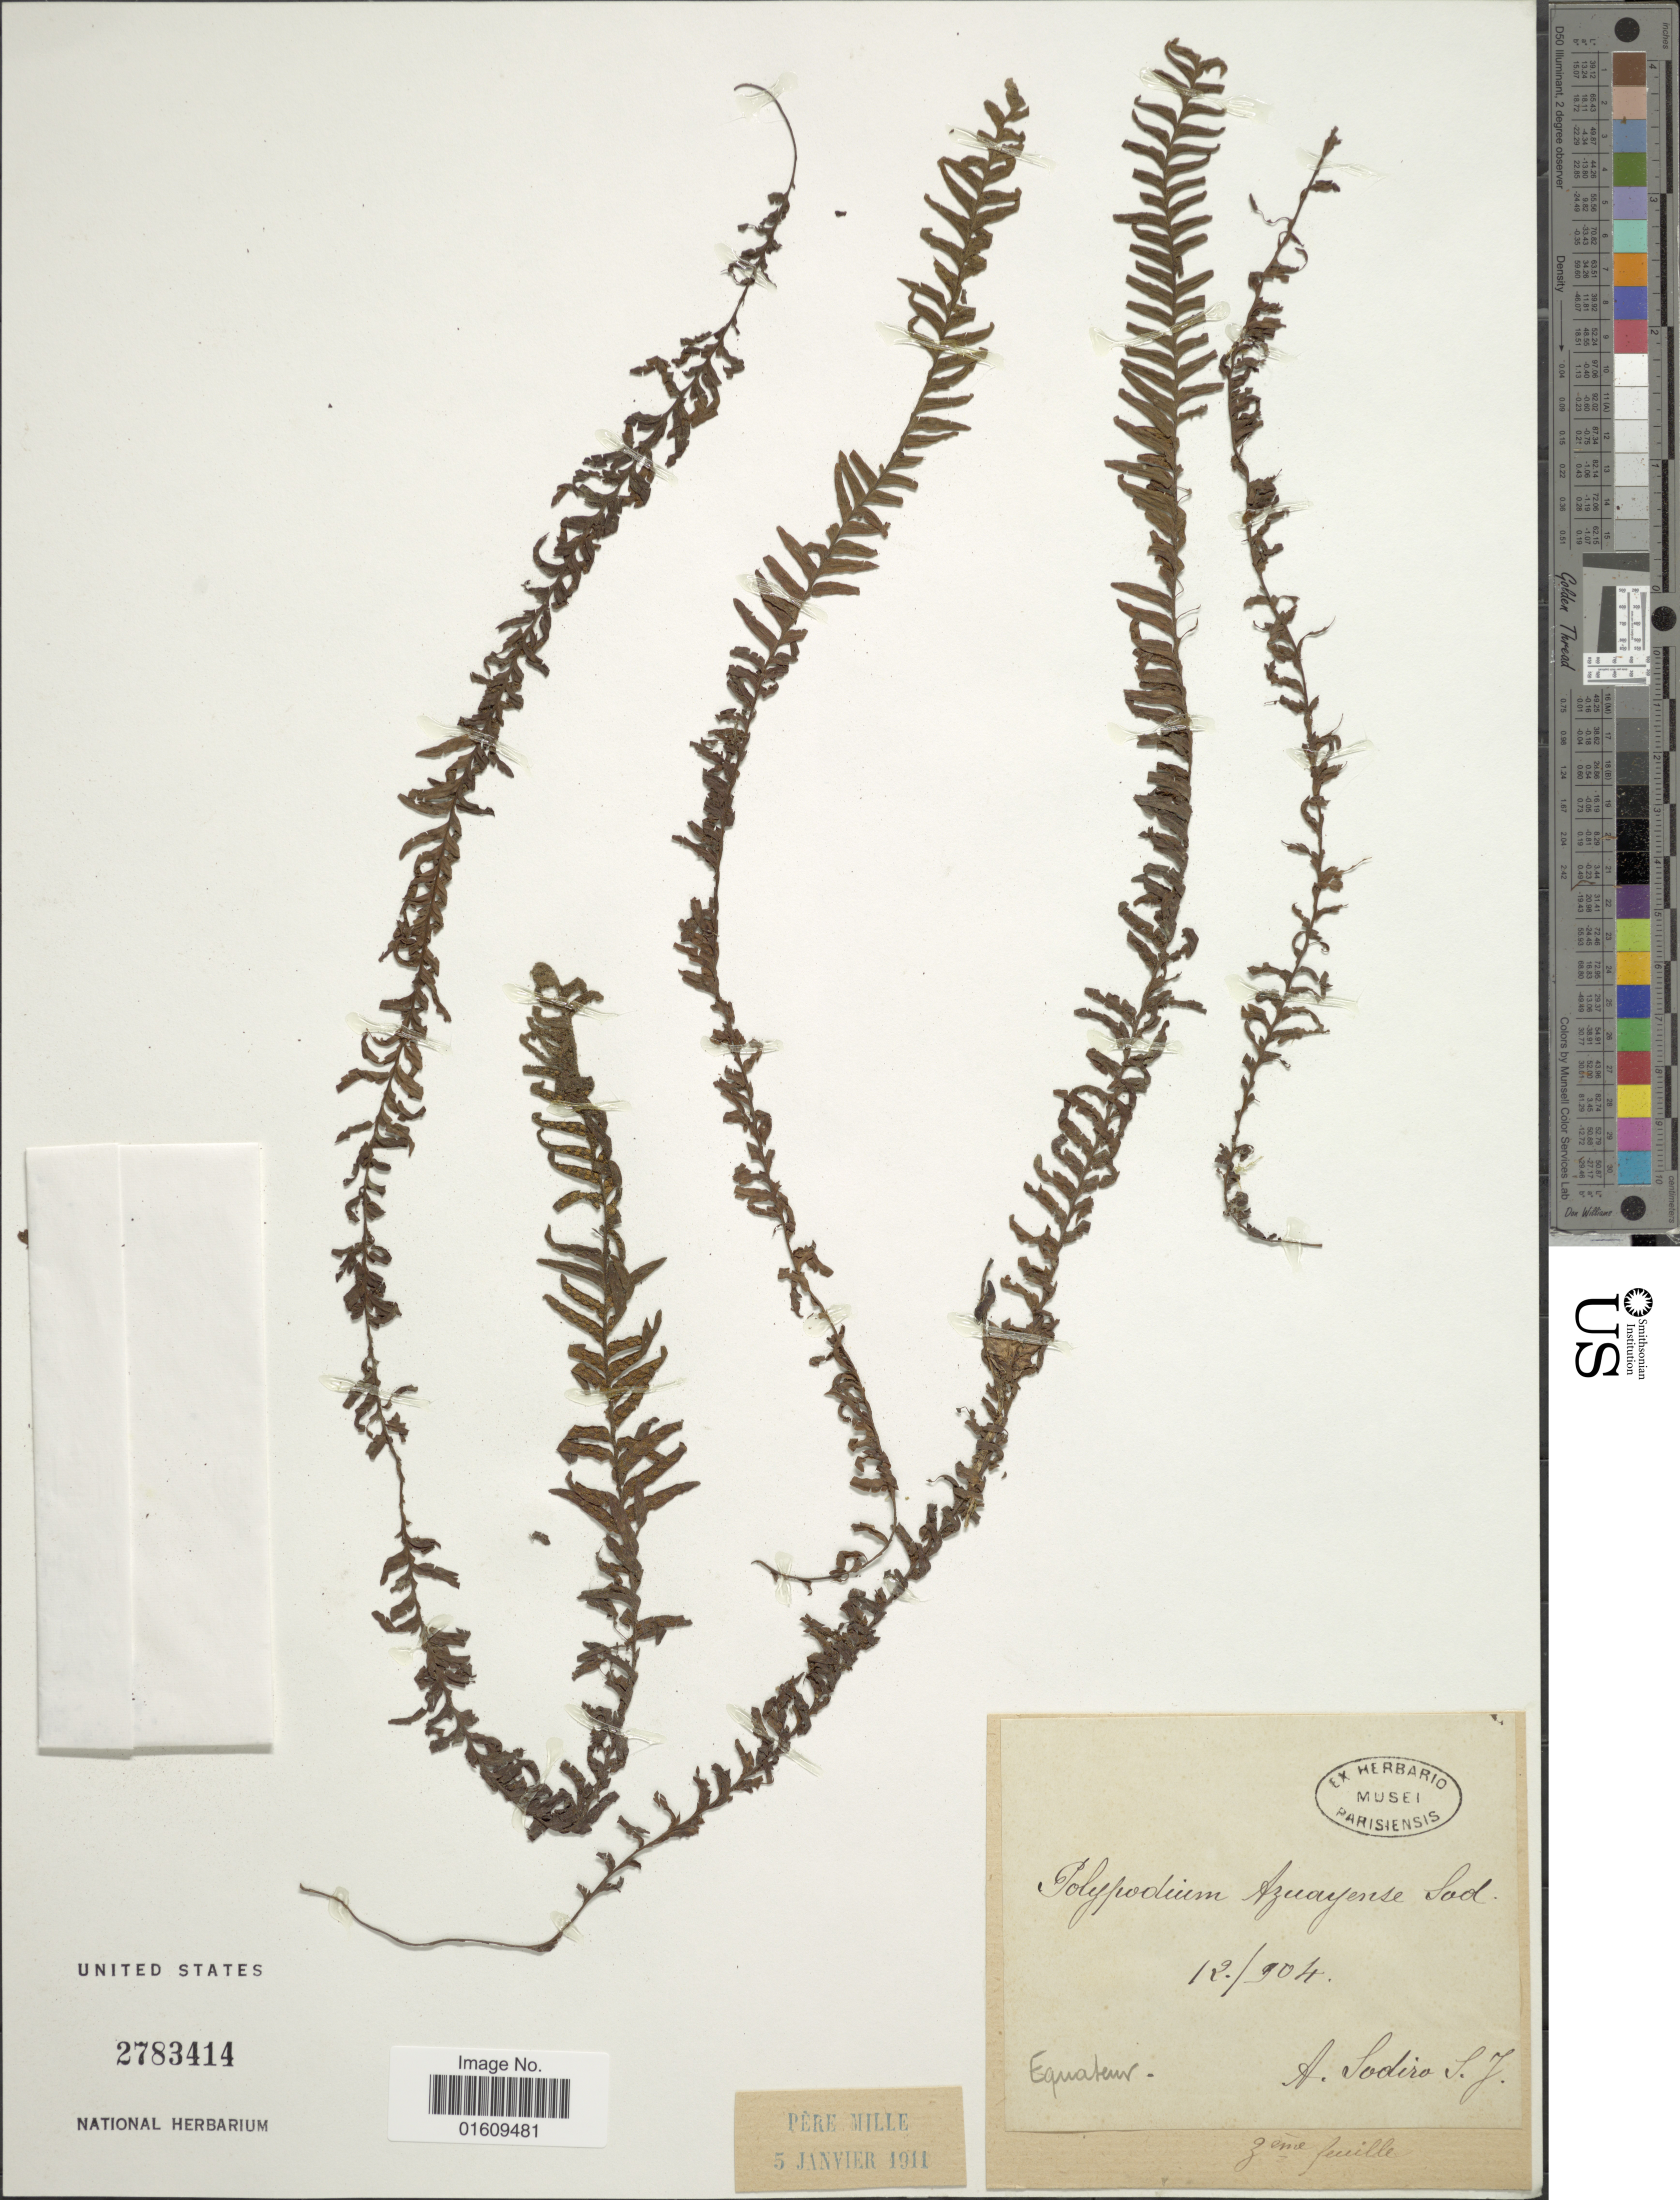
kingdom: Plantae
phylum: Tracheophyta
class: Polypodiopsida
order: Polypodiales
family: Polypodiaceae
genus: Galactodenia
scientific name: Galactodenia subscabra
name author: (Klotzsch) Sundue & Labiak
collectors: A. Sodiro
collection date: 1904-12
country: Ecuador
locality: Equateur.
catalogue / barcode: US 2783414